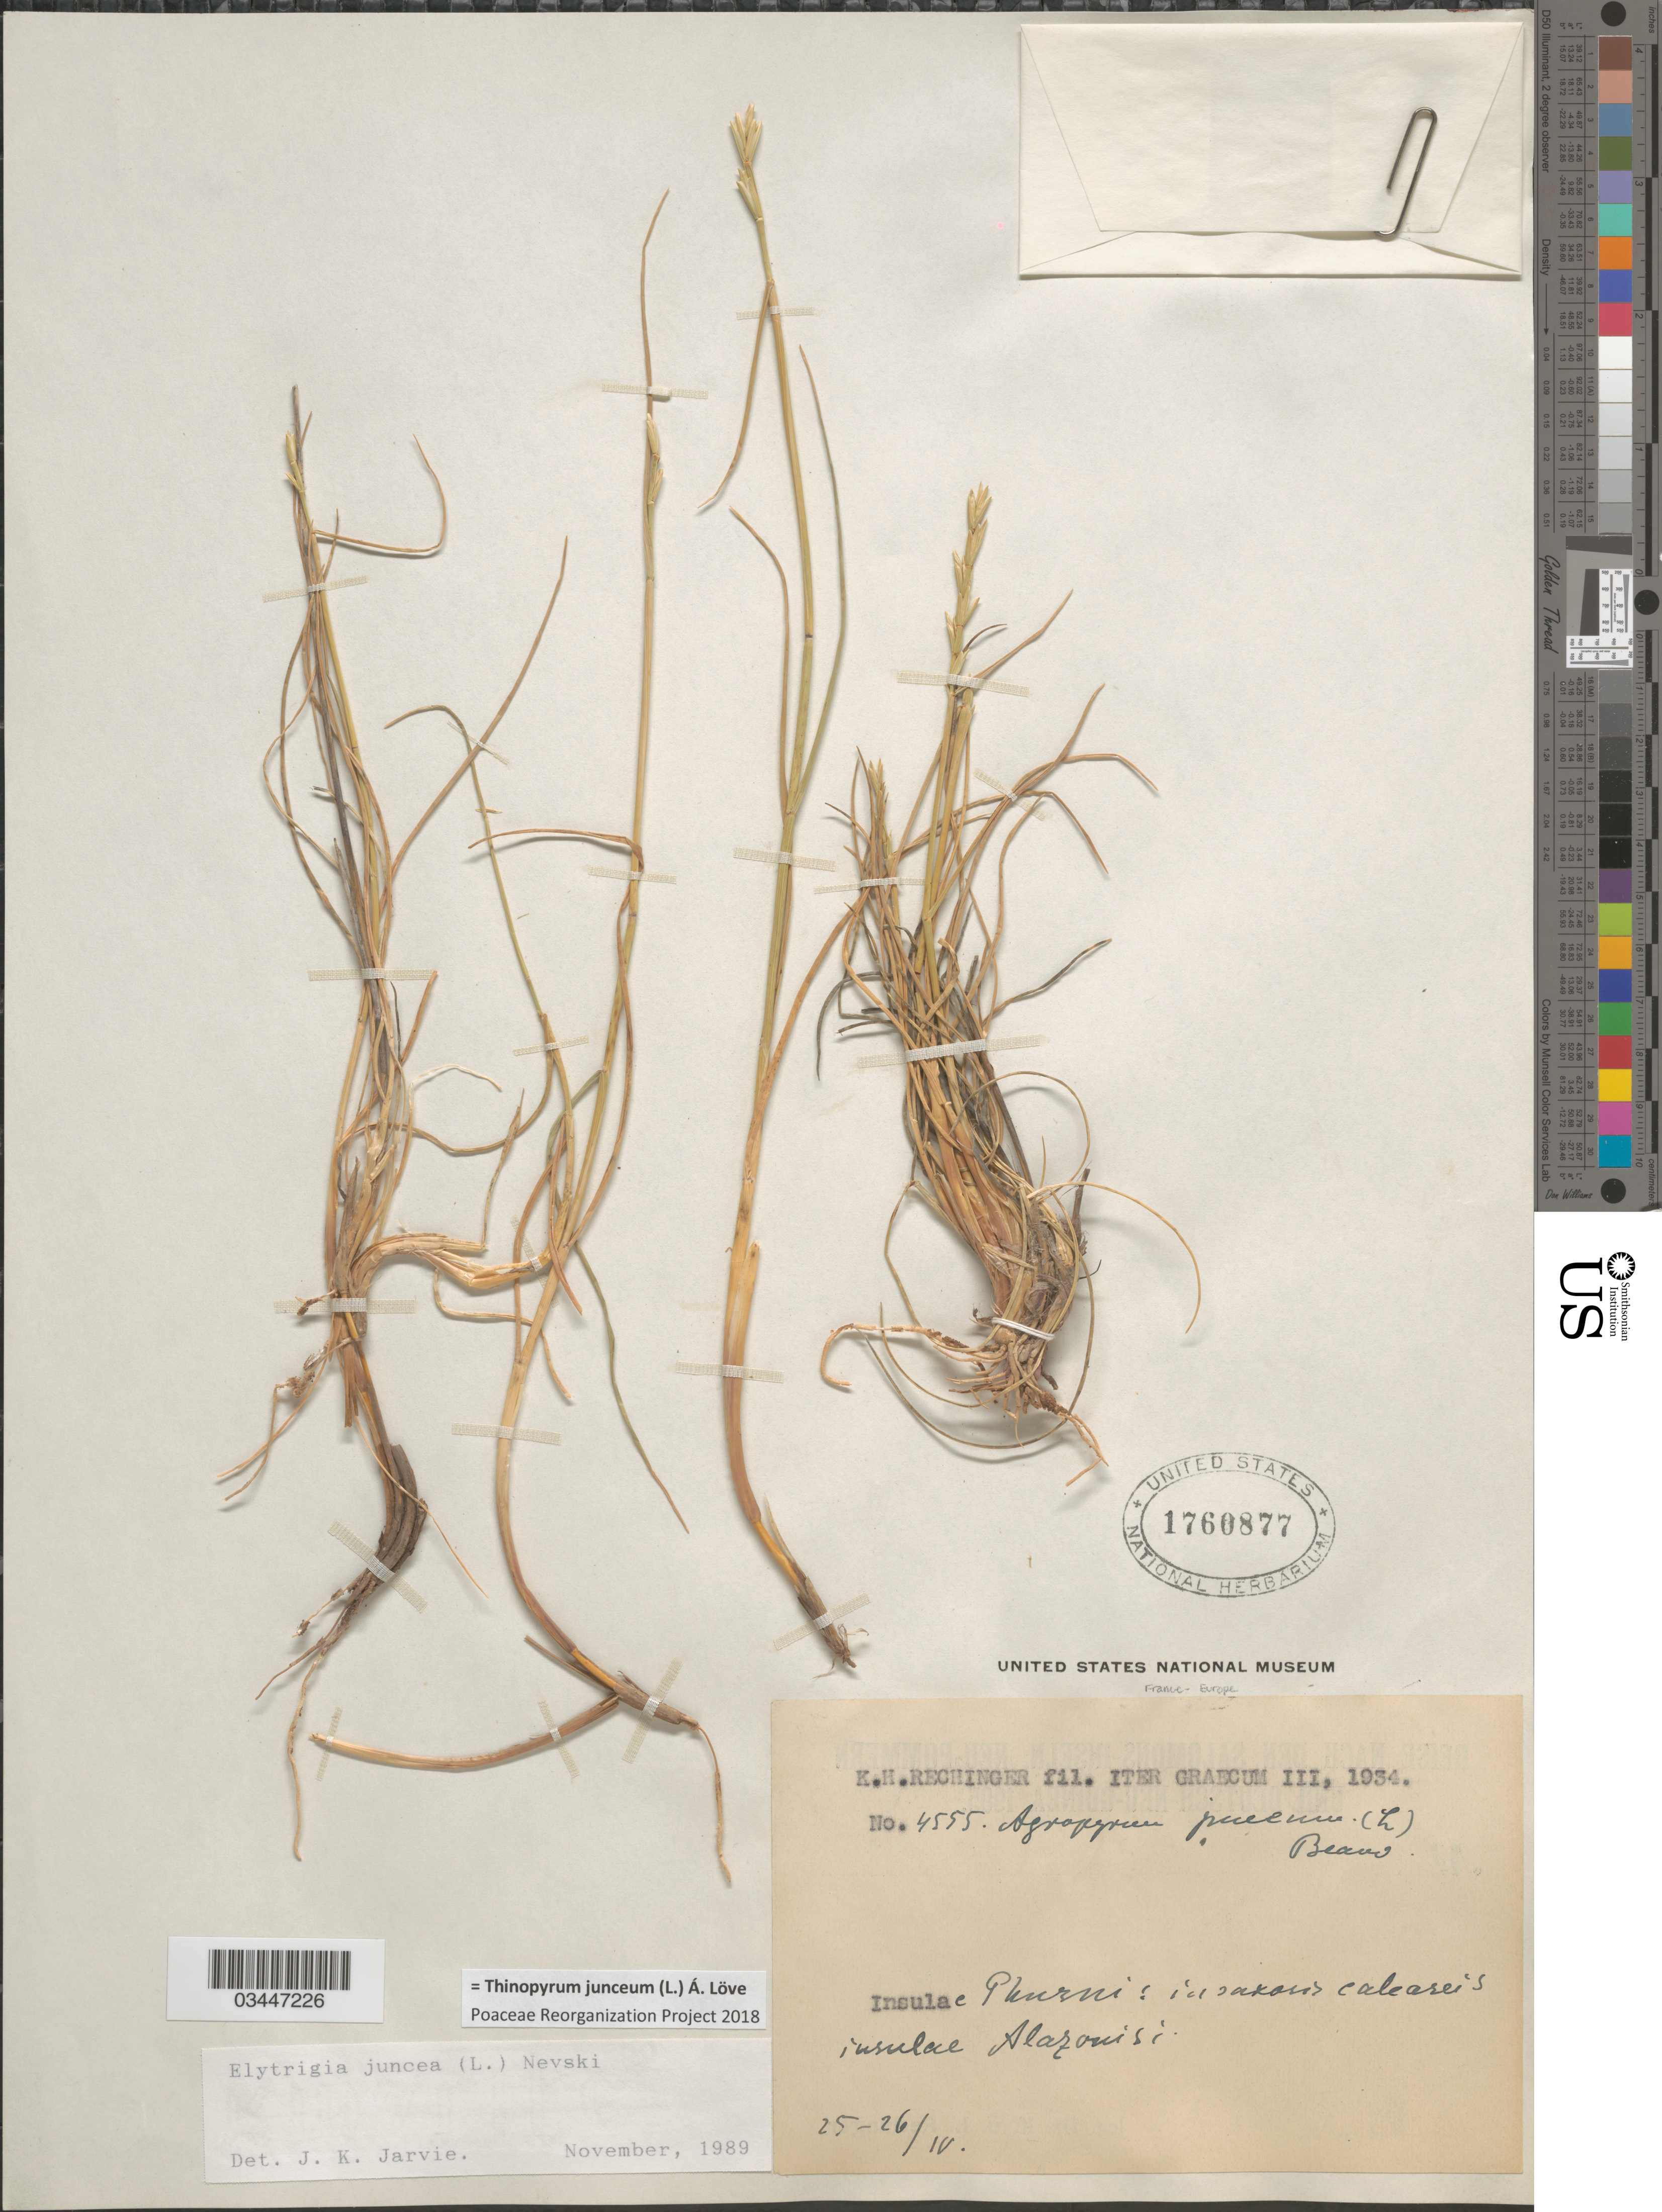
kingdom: Plantae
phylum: Tracheophyta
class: Liliopsida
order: Poales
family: Poaceae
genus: Thinopyrum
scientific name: Thinopyrum junceum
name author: (L.) Á. Löve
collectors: K. H. Rechinger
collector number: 4555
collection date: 1934-04-25/1934-04-26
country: Greece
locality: Iter Graecum III, 1934. Insulae Phurni: in saxosis calcareis insulae Alazonisi.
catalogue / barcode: US 1760877